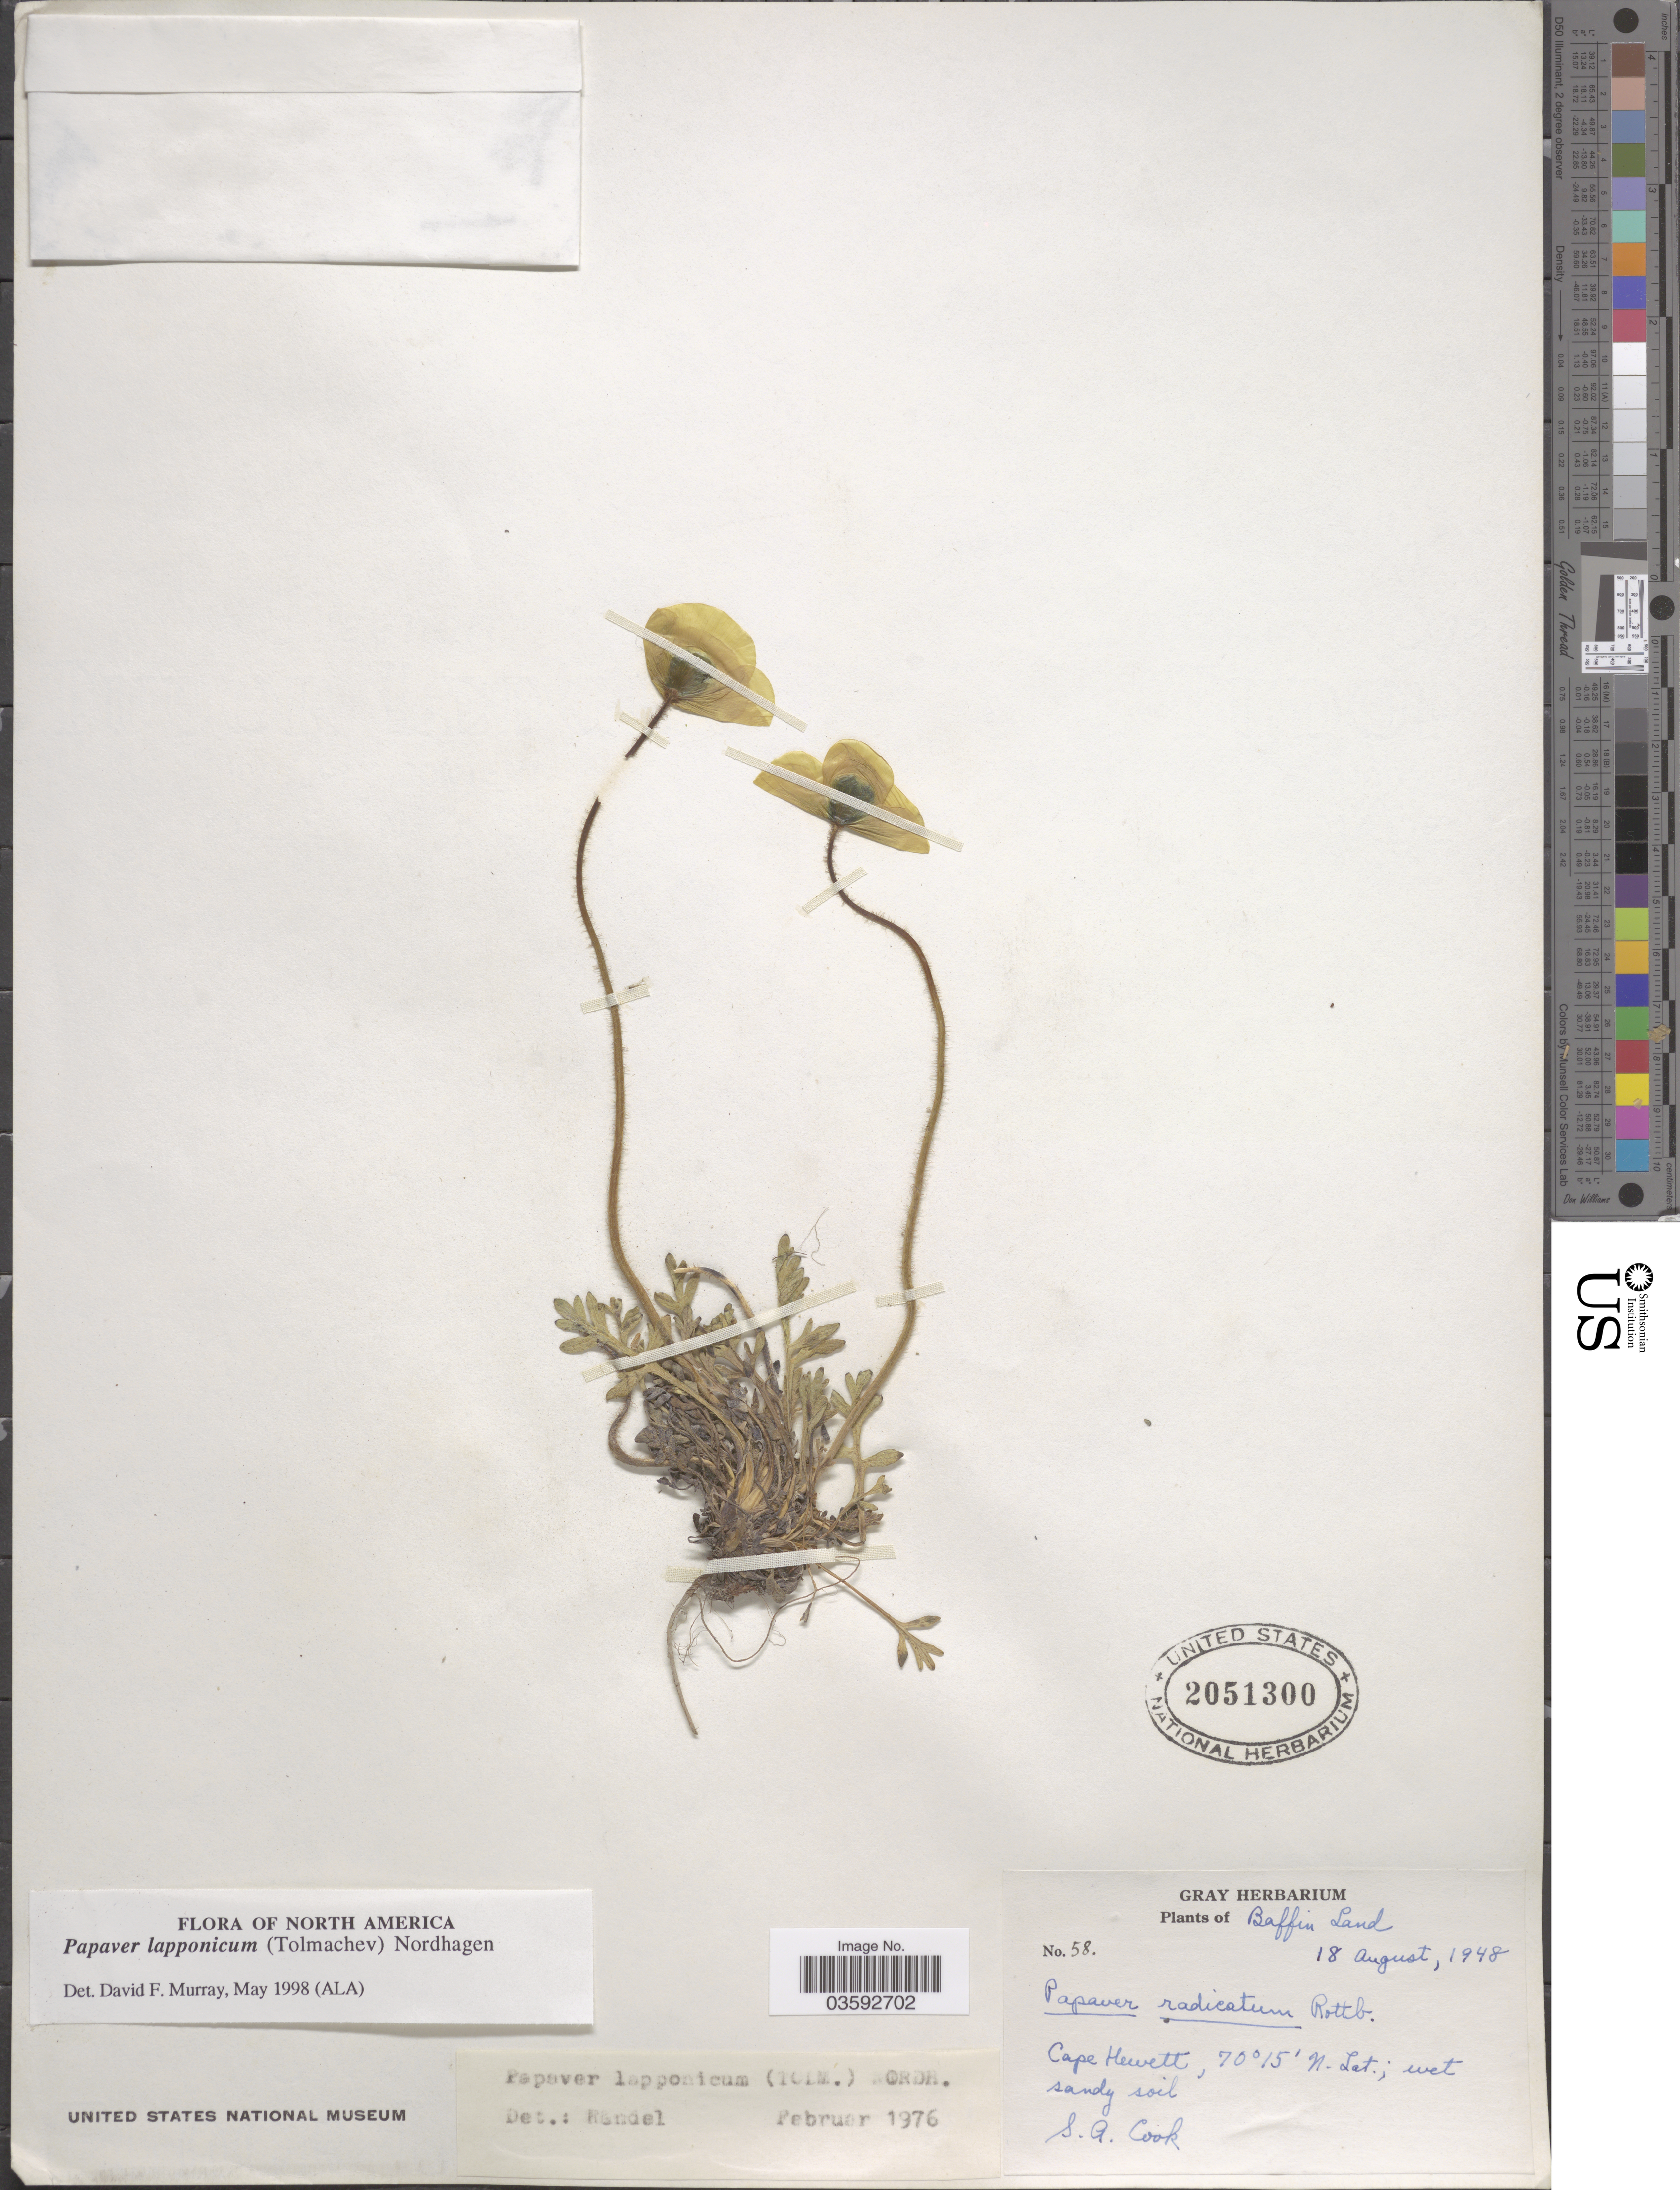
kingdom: Plantae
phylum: Tracheophyta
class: Magnoliopsida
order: Ranunculales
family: Papaveraceae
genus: Papaver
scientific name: Papaver lapponicum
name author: (Tolm.) Nordh.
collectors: S. A. Cook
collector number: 58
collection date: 1948-08-18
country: Canada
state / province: Nunavut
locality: Baffin Land. Cape Hewett.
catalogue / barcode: US 2051300